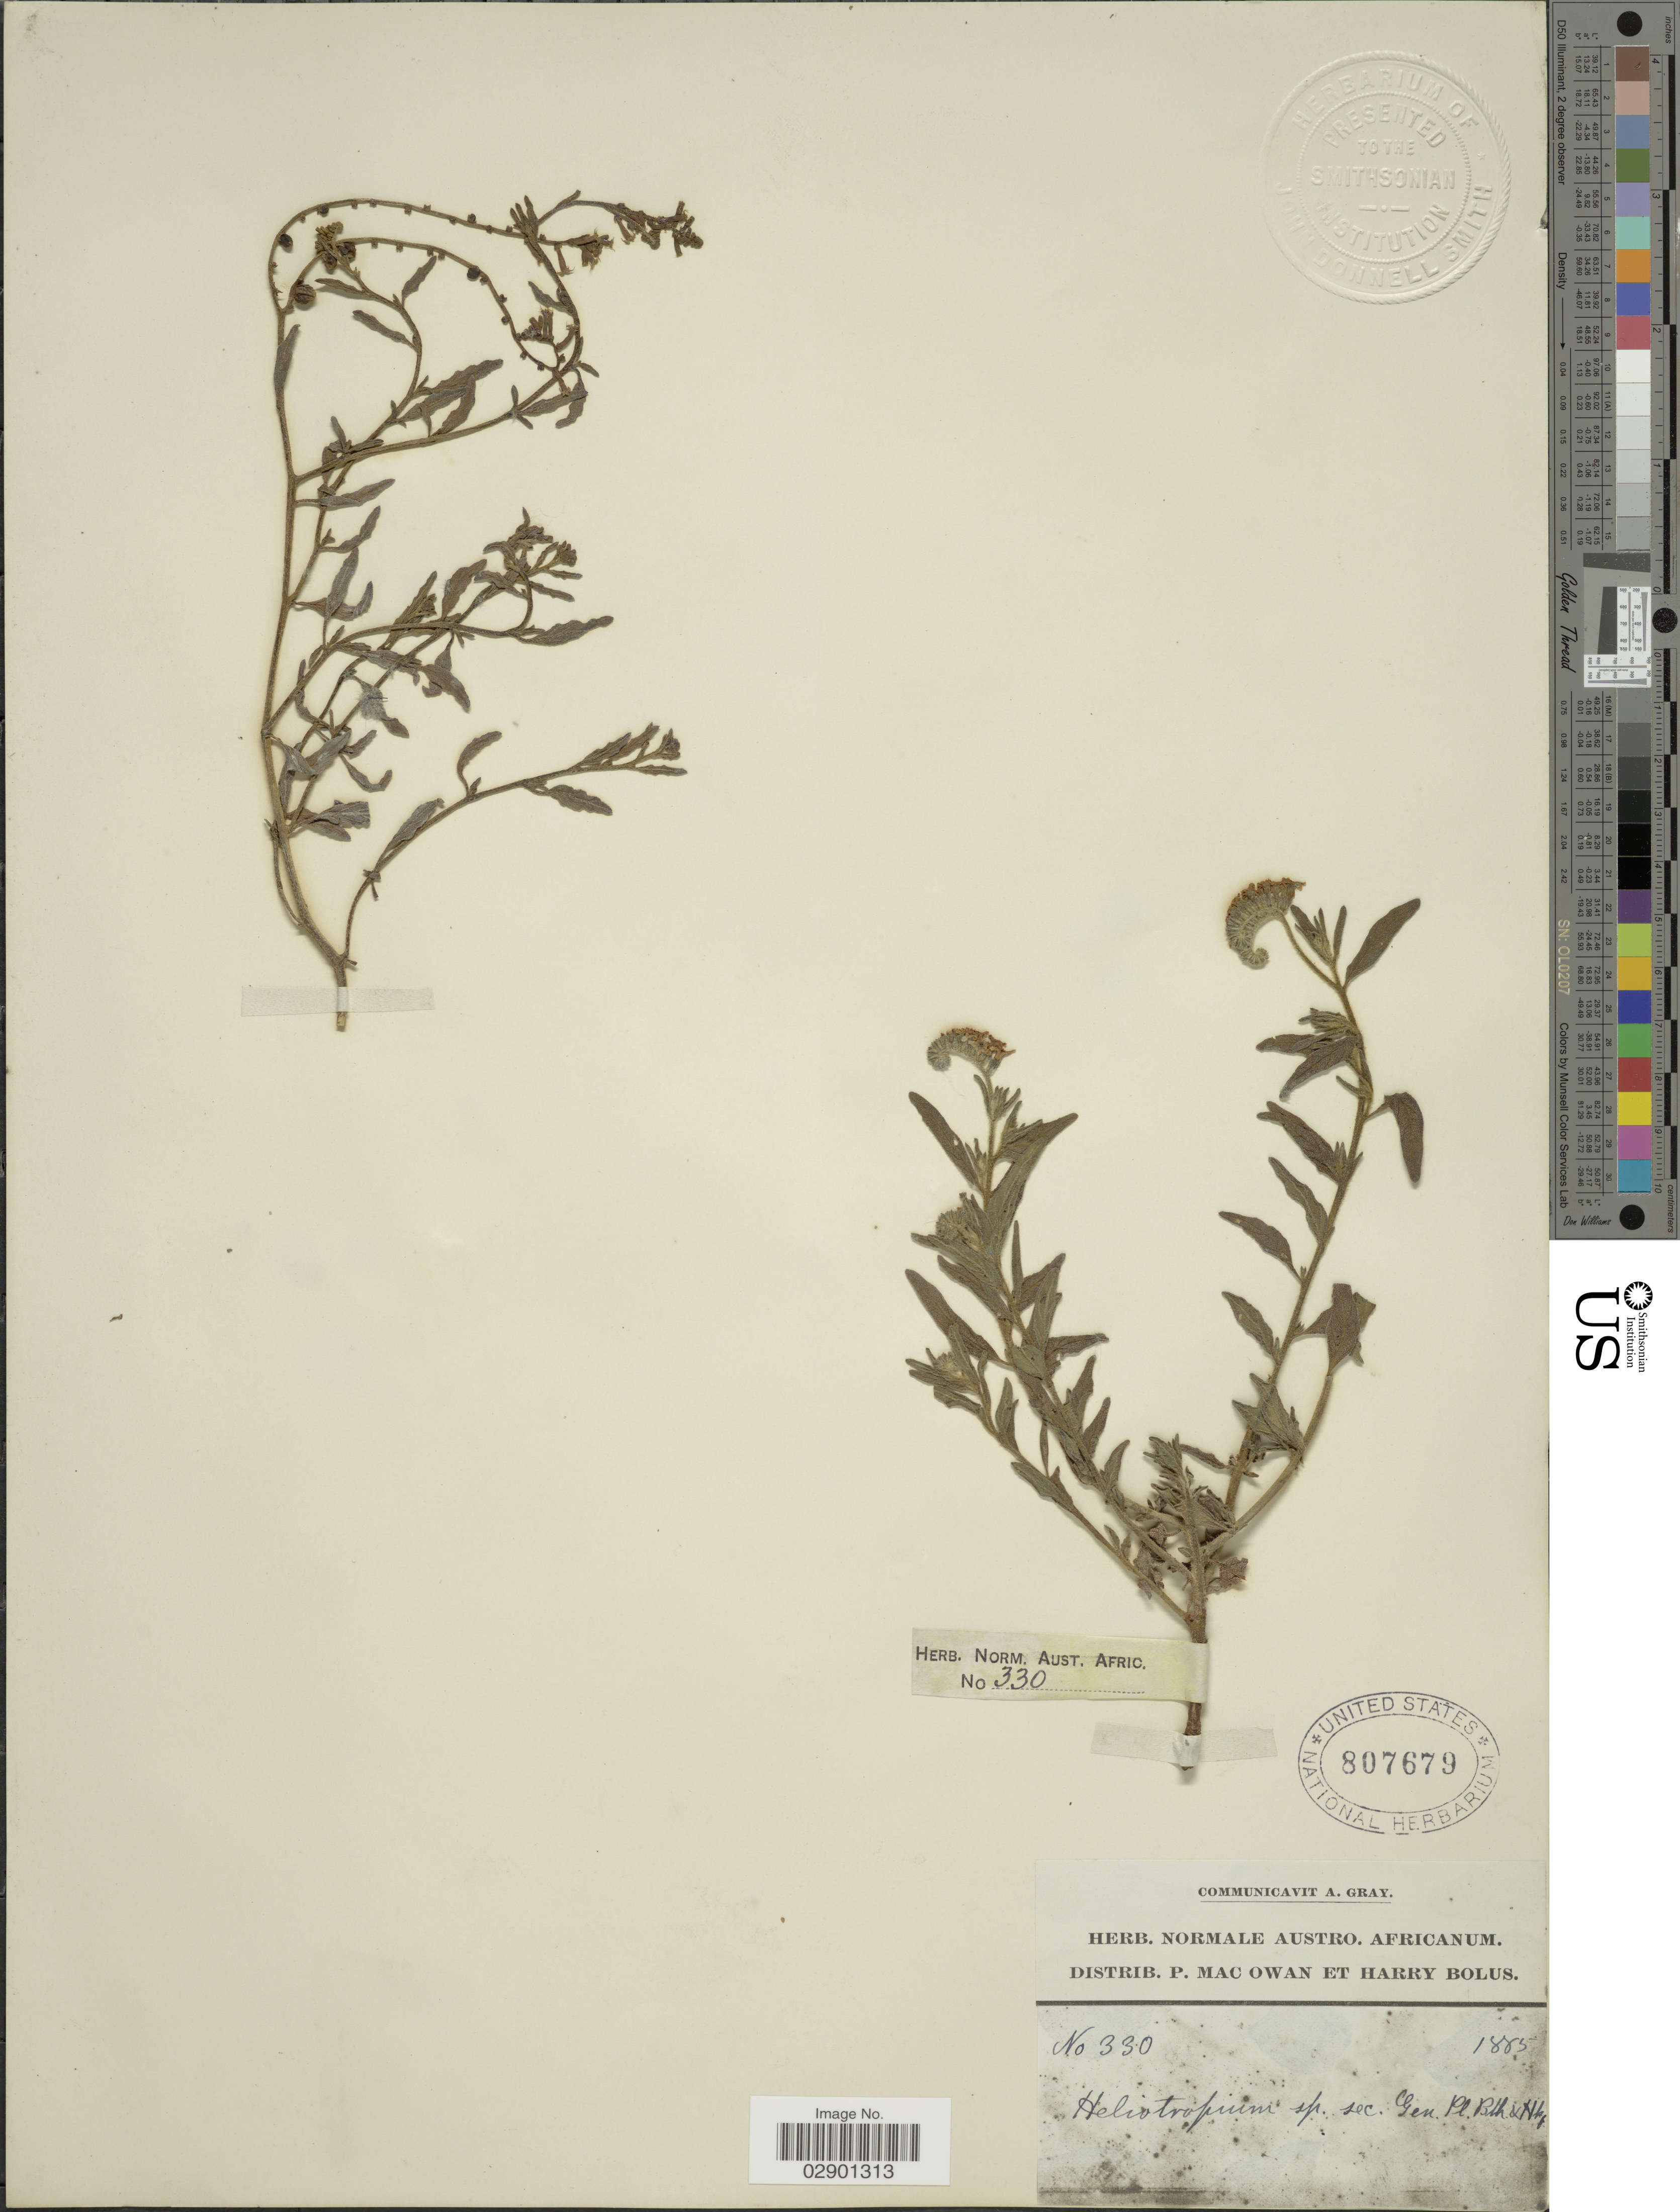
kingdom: Plantae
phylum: Tracheophyta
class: Magnoliopsida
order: Boraginales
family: Heliotropiaceae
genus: Heliotropium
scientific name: Heliotropium ciliatum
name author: Kaplan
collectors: ex herb. Normale Austr. Afr.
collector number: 330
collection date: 1885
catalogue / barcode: US 807679